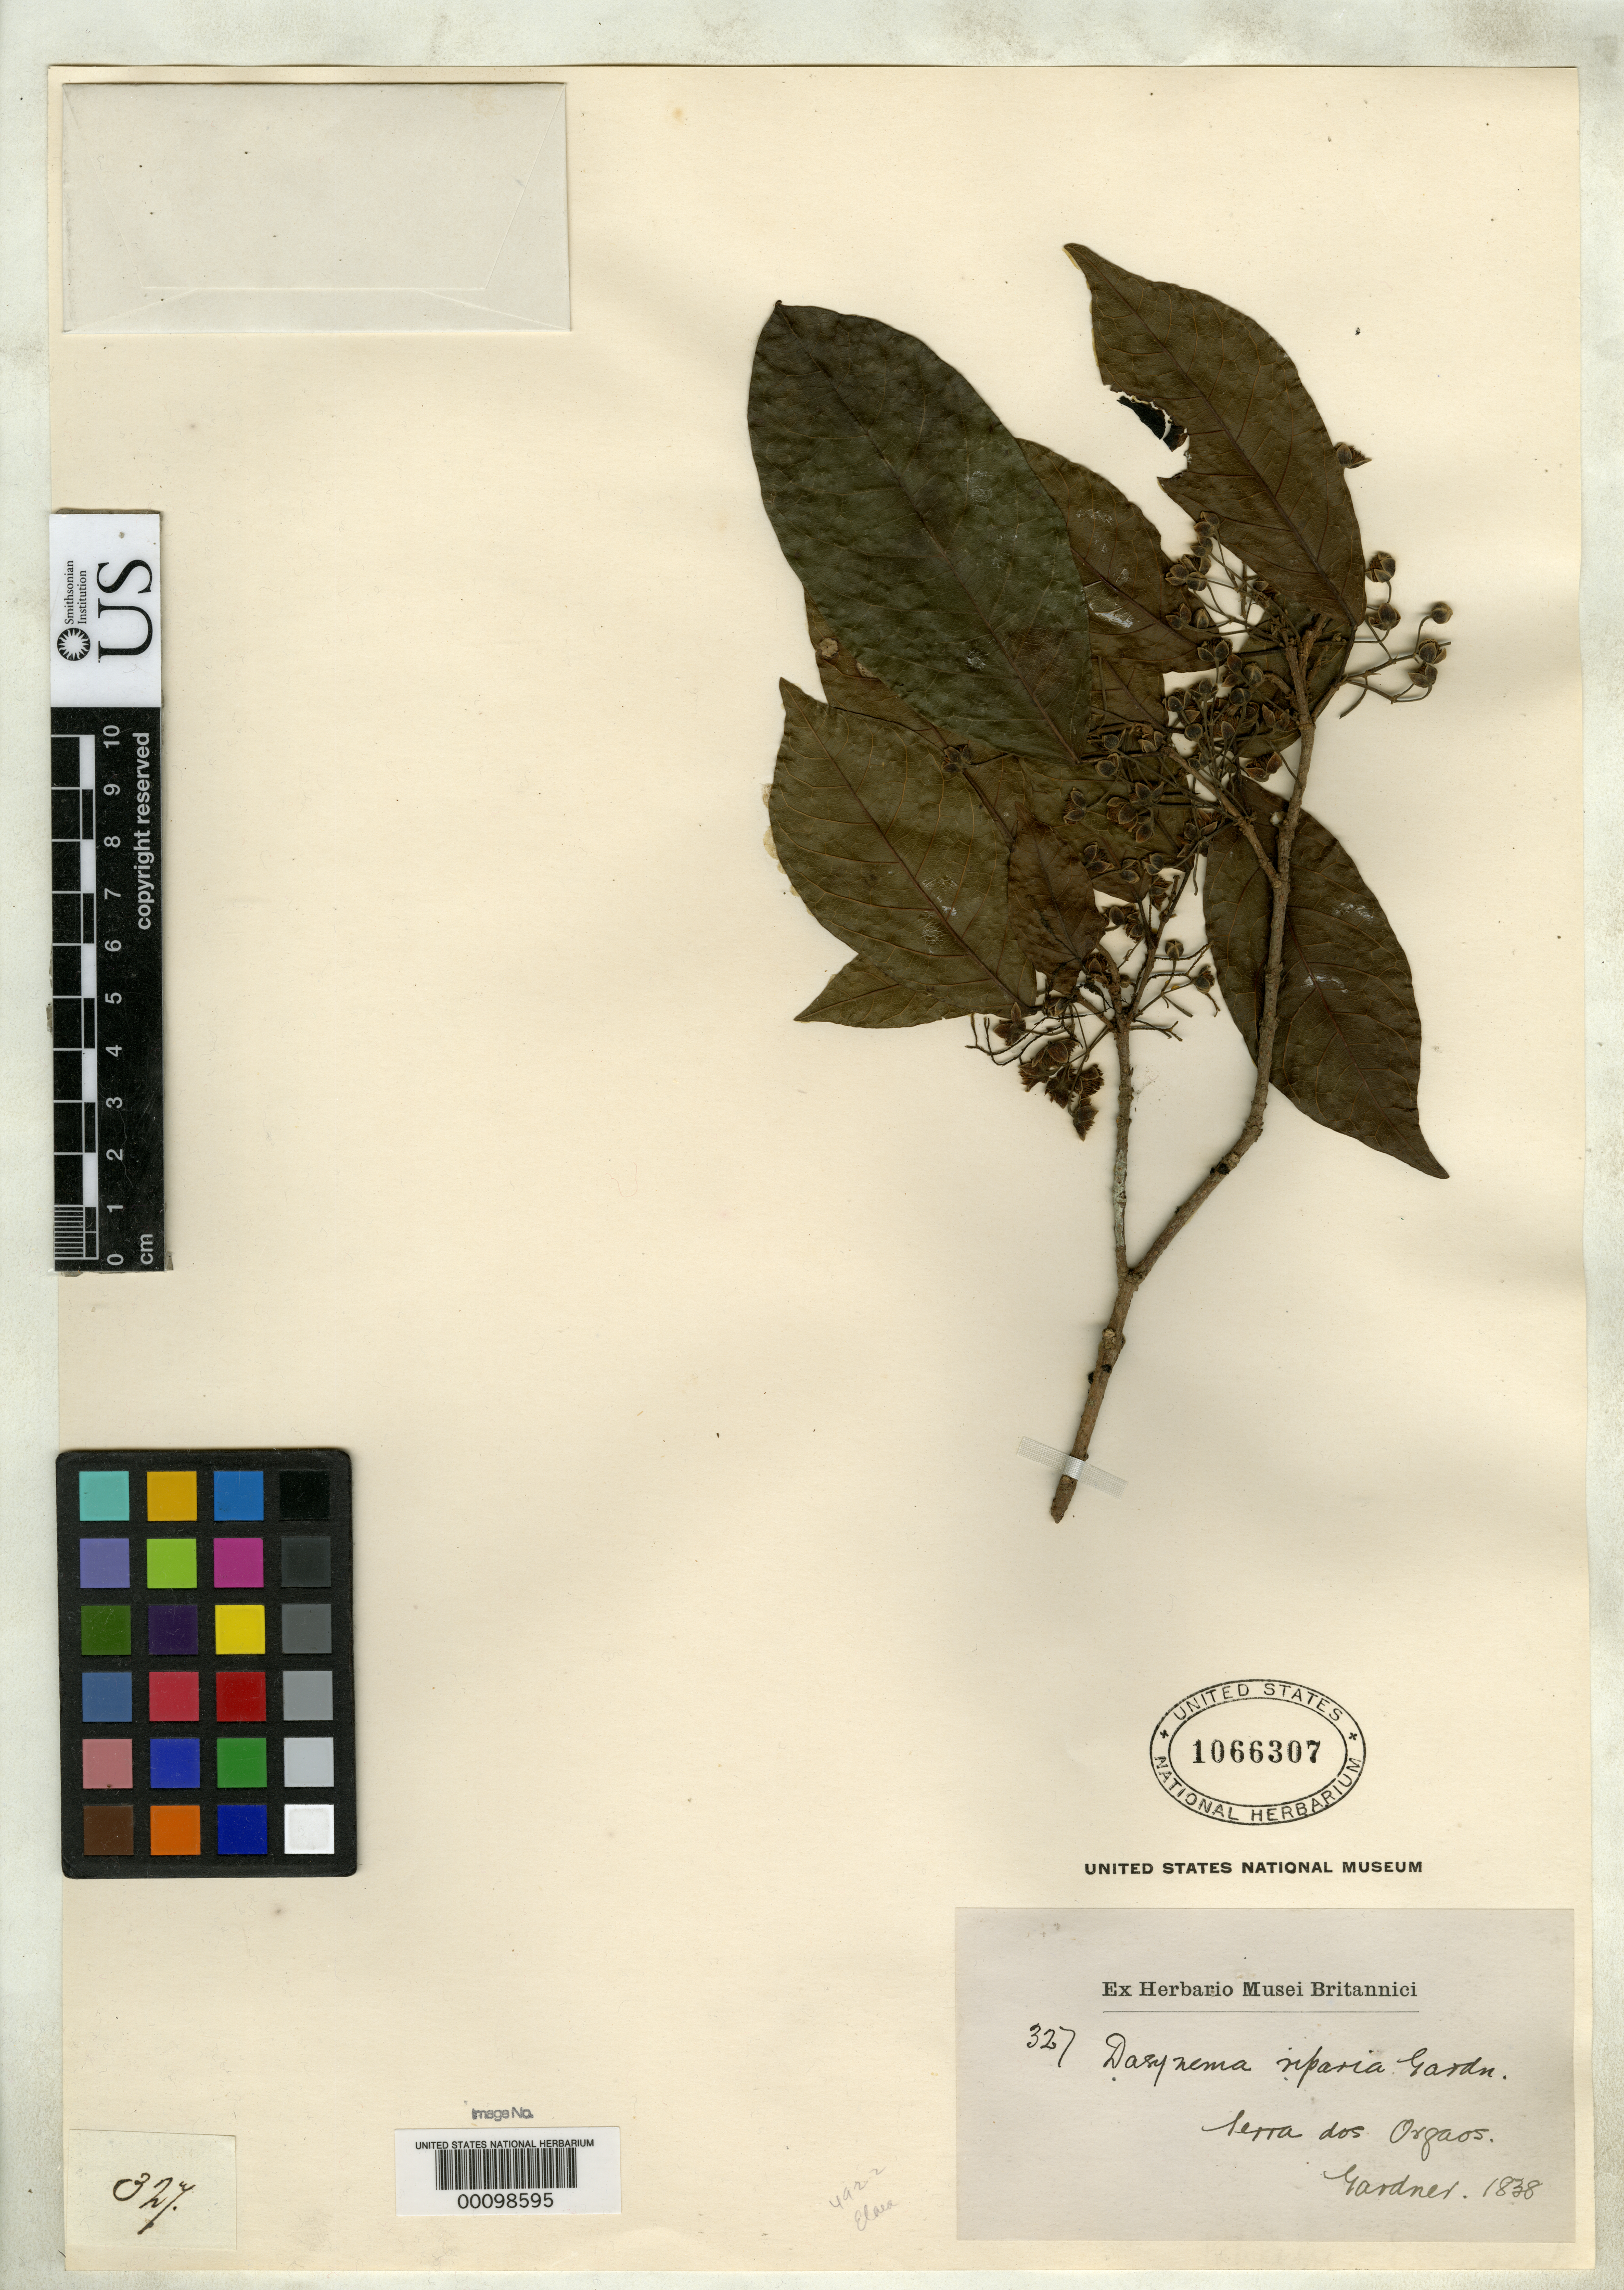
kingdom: Plantae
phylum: Tracheophyta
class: Magnoliopsida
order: Oxalidales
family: Elaeocarpaceae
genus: Dasynema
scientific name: Dasynema riparium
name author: Gardner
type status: Isotype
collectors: G. Gardner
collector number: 327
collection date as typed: Mar 1838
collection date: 1838-03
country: Brazil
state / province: Rio de Janeiro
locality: Organ Mts.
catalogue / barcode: US 1066307